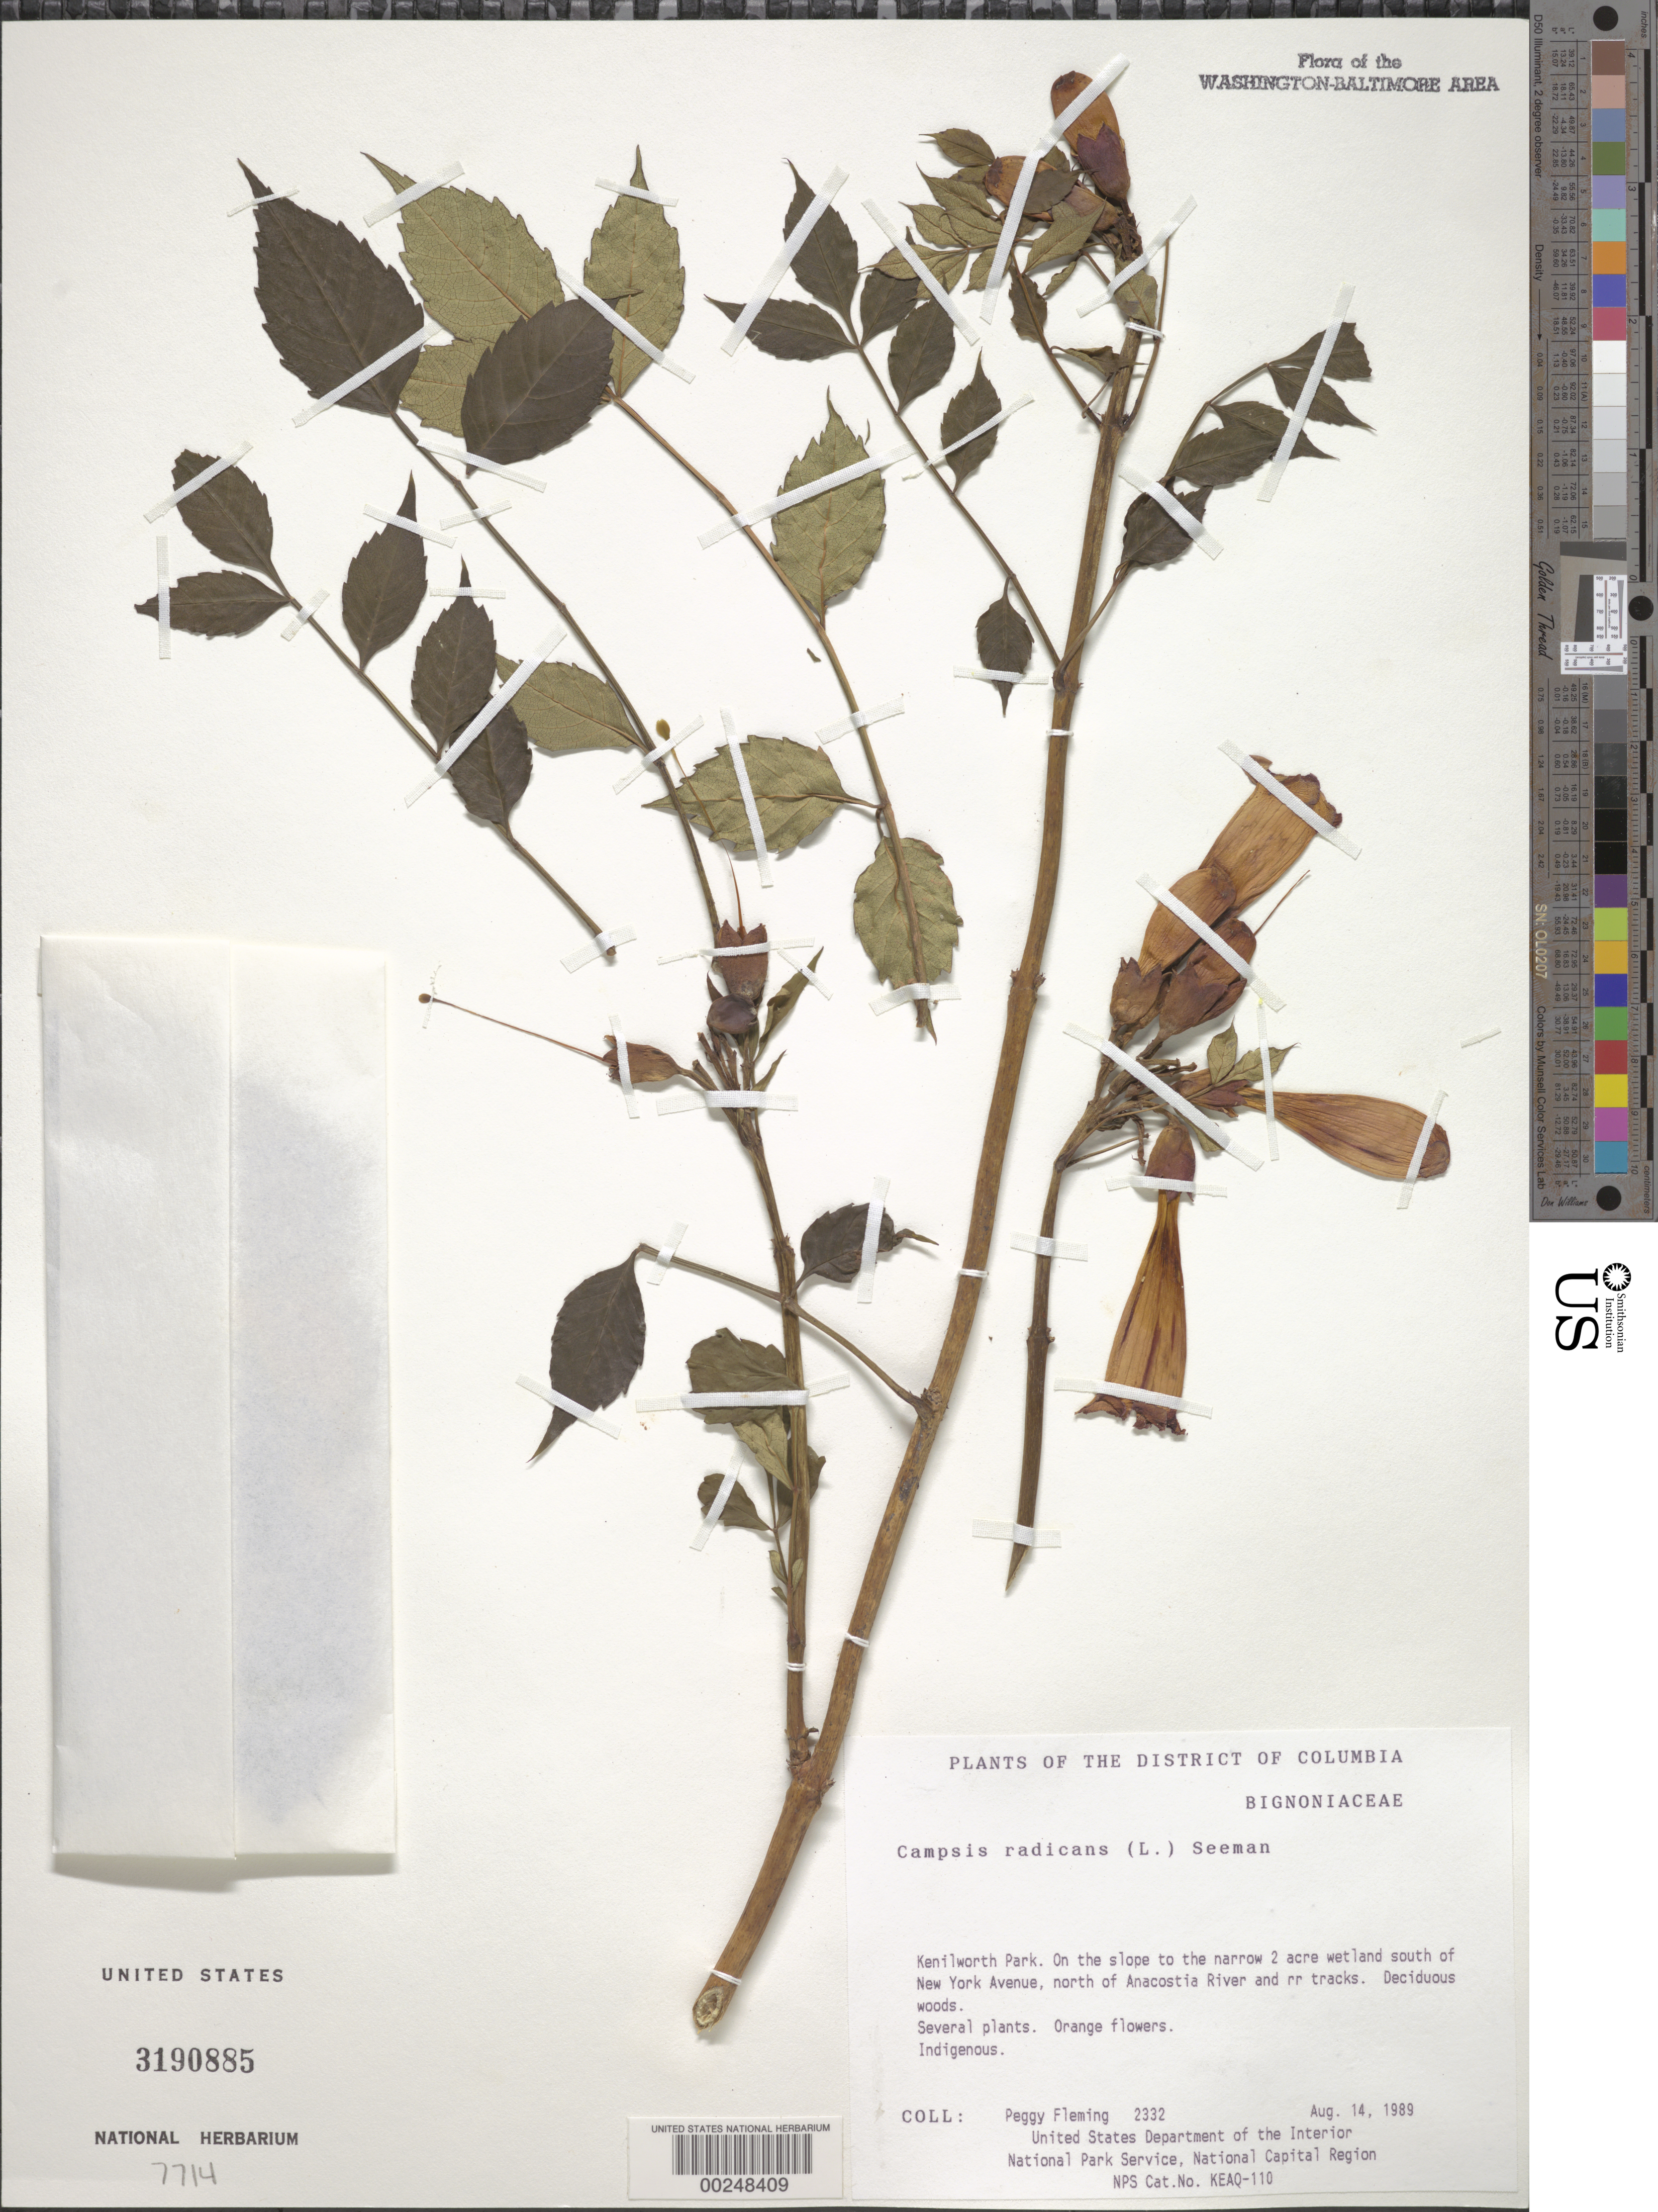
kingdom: Plantae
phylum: Tracheophyta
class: Magnoliopsida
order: Lamiales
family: Bignoniaceae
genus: Campsis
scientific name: Campsis radicans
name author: (L.) Seem.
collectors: P. Fleming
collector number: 2332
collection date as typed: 14 Aug 1989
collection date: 1989-08-14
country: United States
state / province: District of Columbia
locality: Kenilworth Park, on 2 Acre Wetland S of New York Ave, N of Anacostia River and RR Tracks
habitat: Deciduous woods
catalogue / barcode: US 3190885